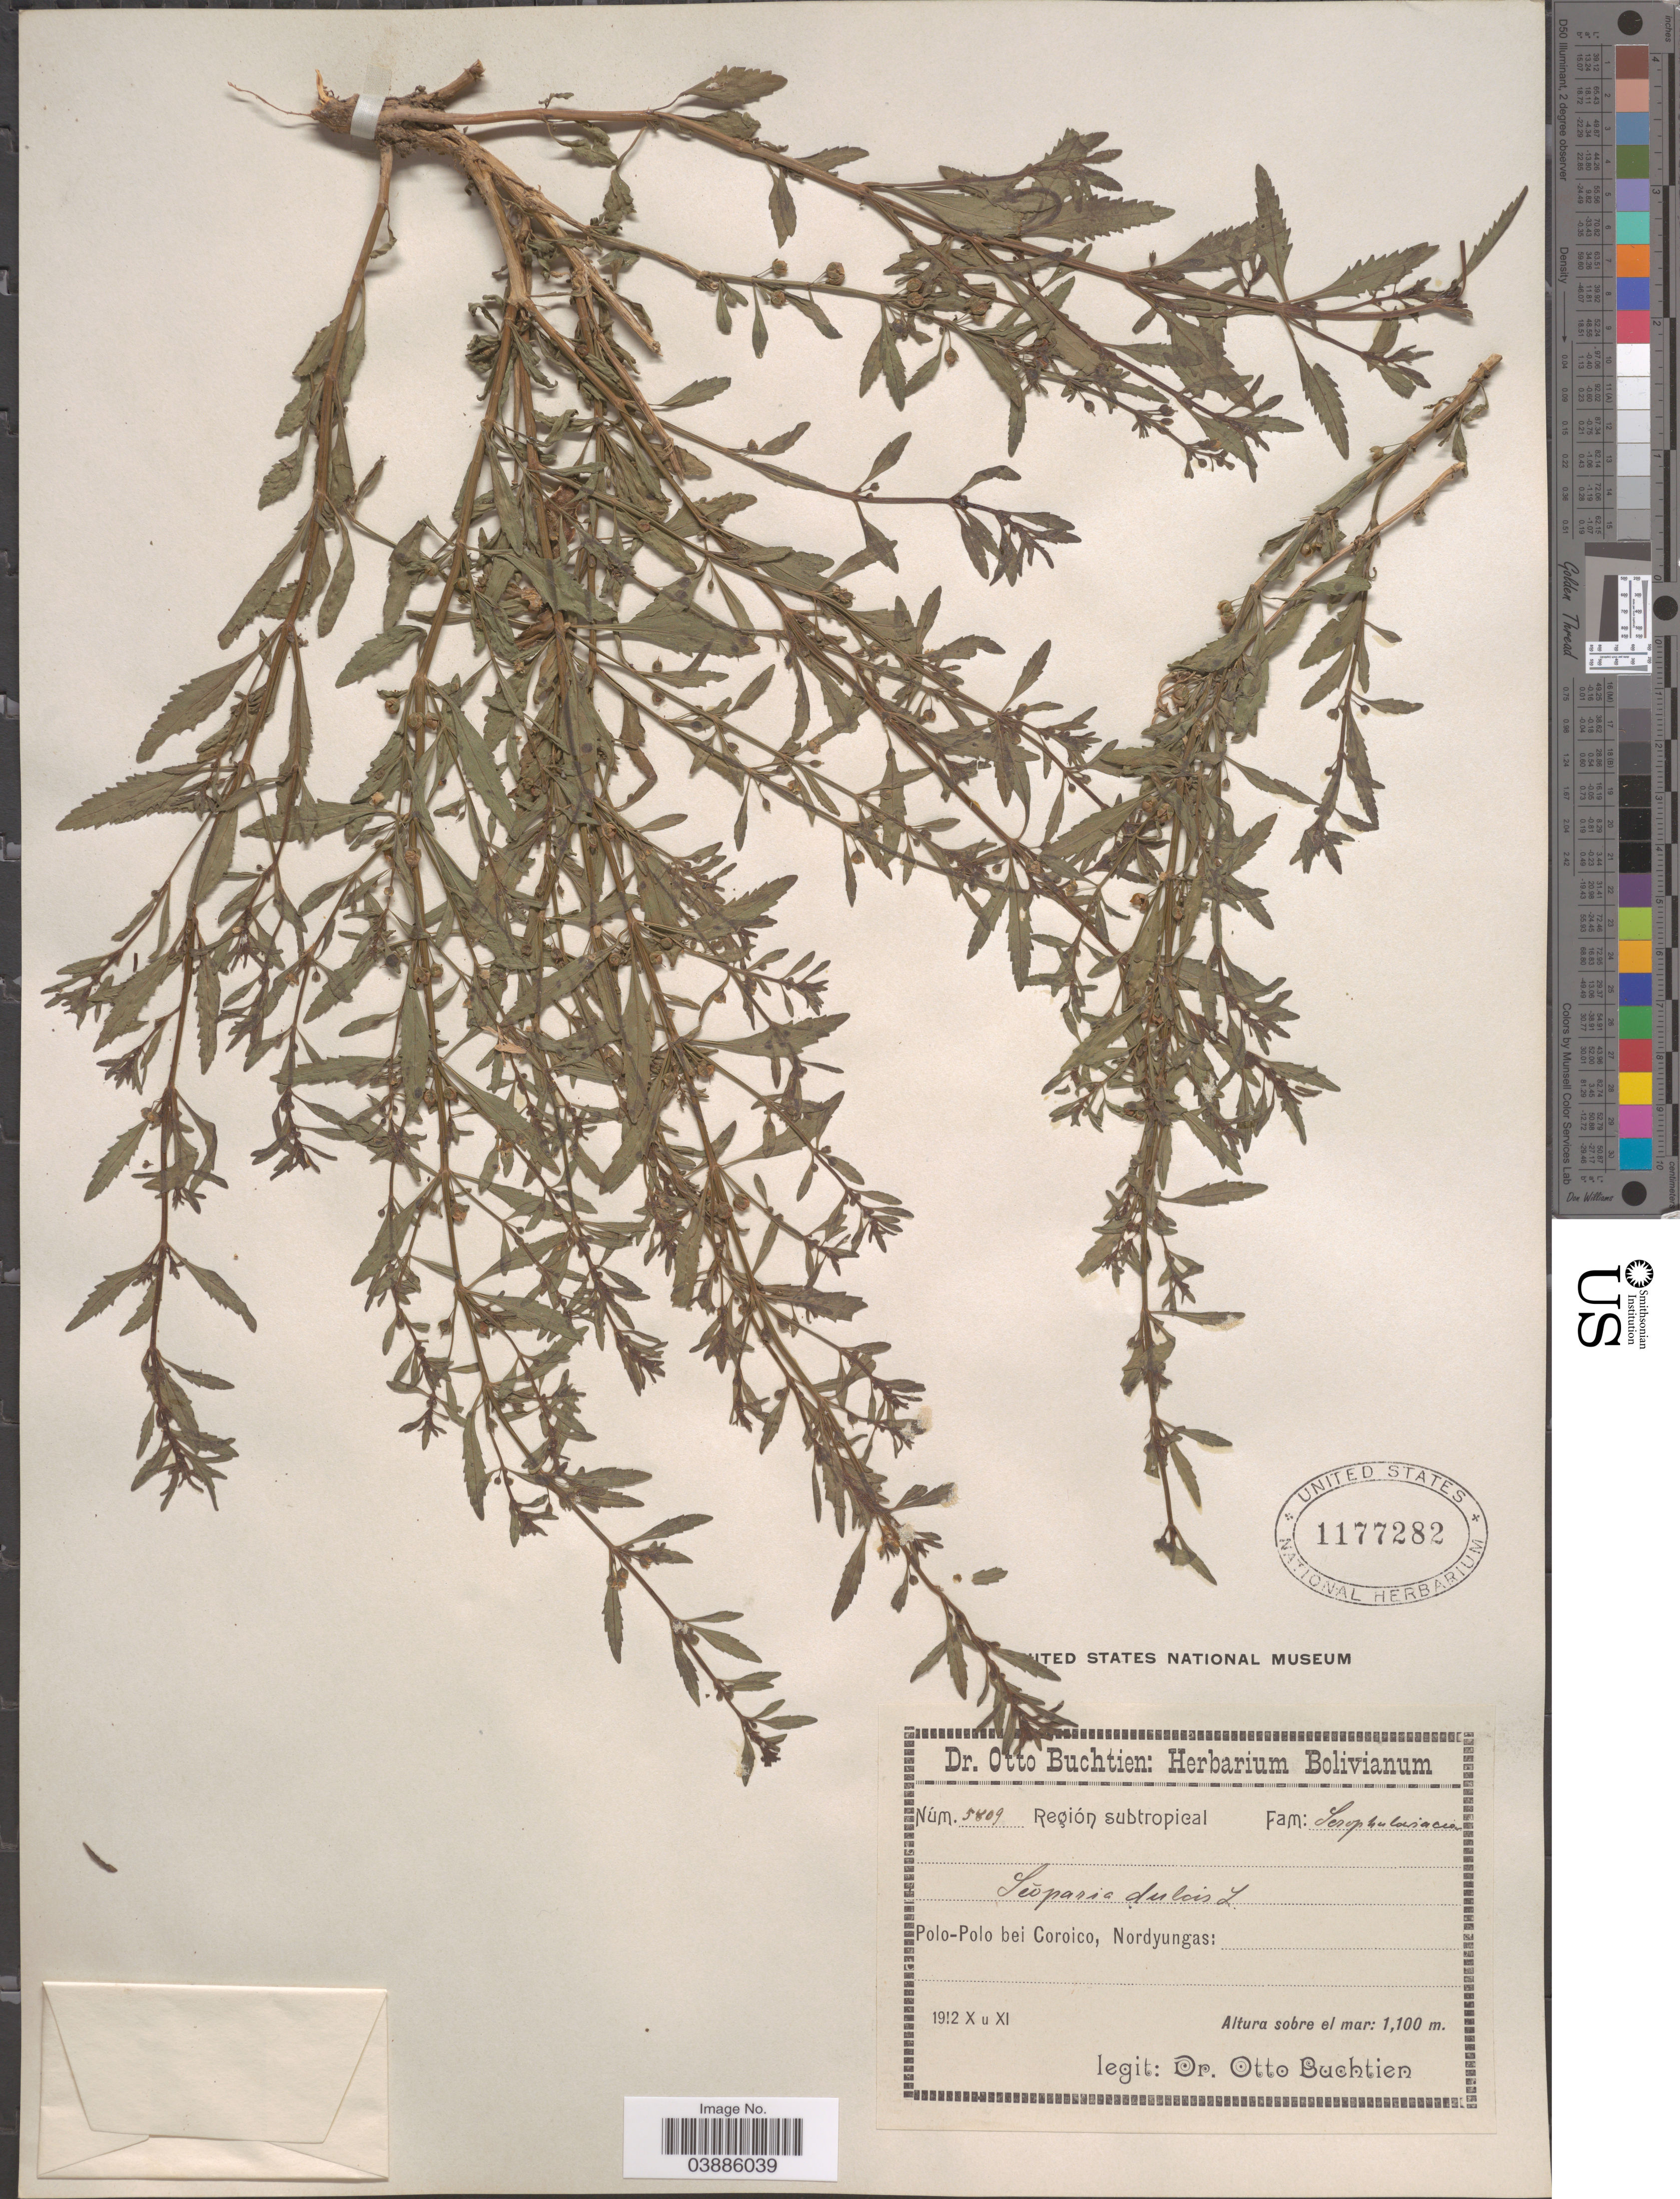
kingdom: Plantae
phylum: Tracheophyta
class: Magnoliopsida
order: Lamiales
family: Plantaginaceae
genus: Scoparia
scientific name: Scoparia dulcis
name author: L.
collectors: O. Buchtien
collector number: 5809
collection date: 1912-10/1912-11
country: Bolivia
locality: Región subtropical. Polo-Polo bei Coroico, Nordyungas.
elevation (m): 1100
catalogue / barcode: US 1177282